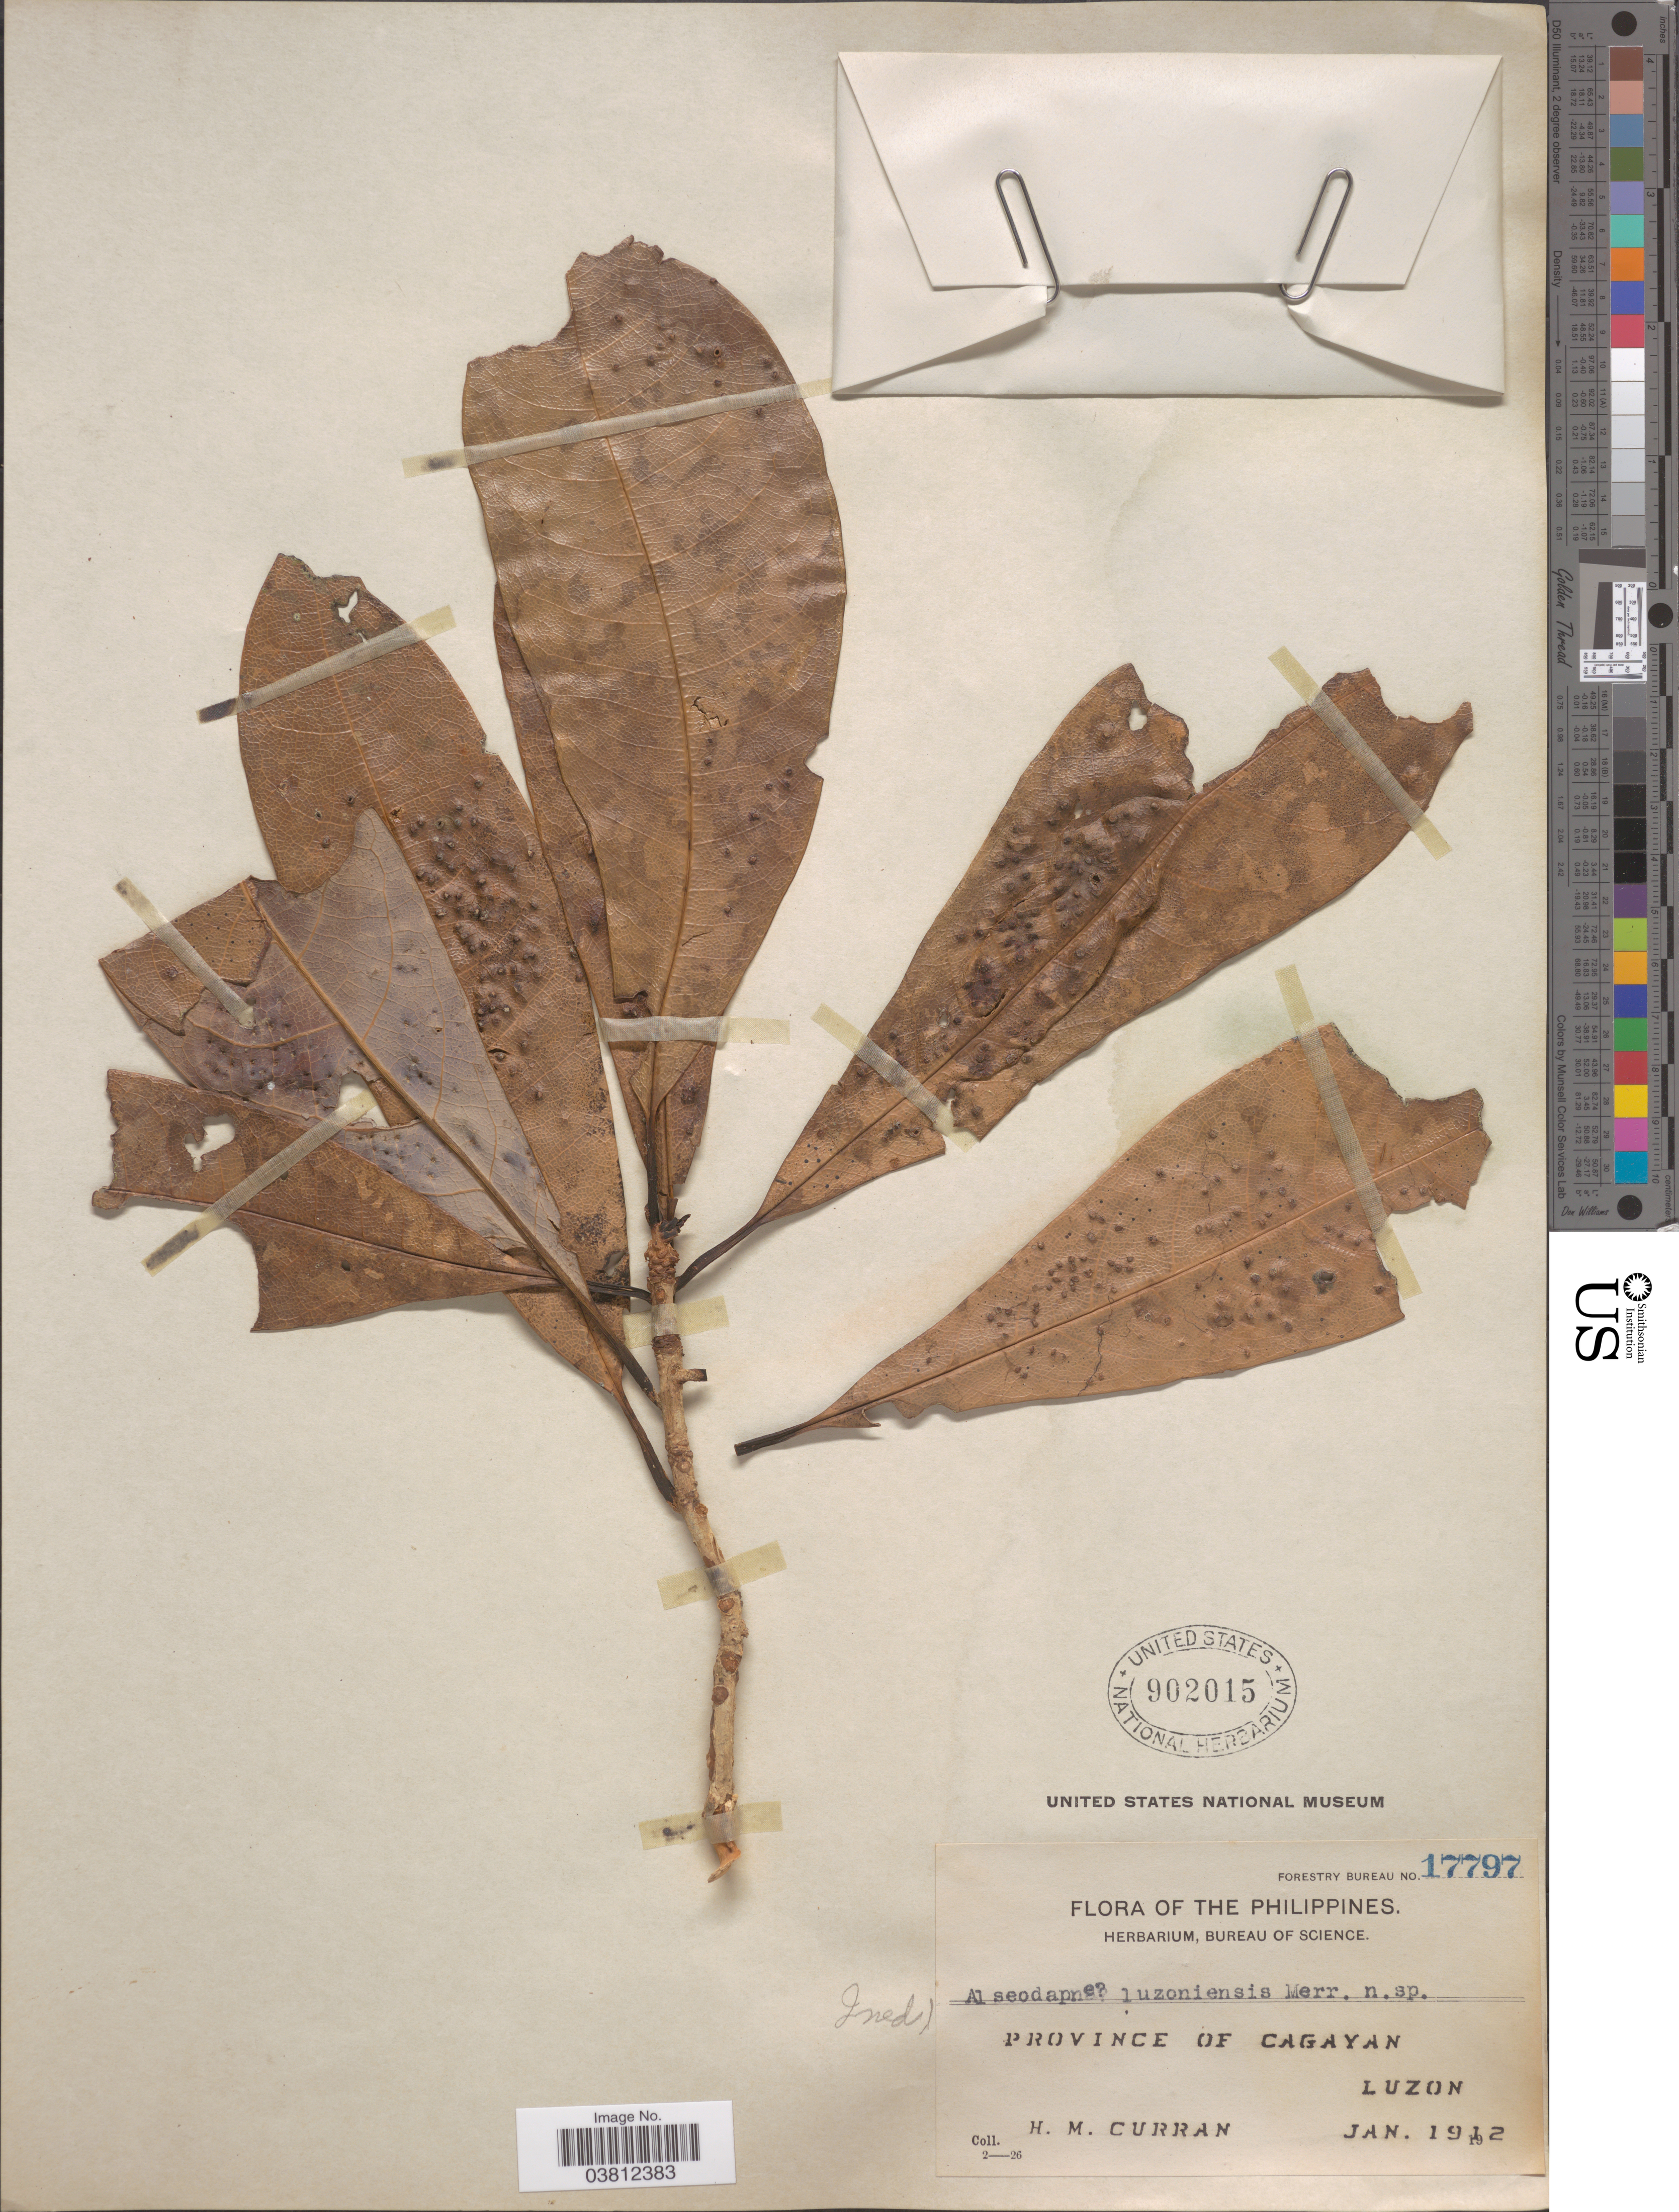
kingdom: Plantae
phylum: Tracheophyta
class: Magnoliopsida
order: Laurales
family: Lauraceae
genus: Alseodaphne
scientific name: Alseodaphne sp.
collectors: H. M. Curran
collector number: Forestry Bureau 17797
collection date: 1912-01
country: Philippines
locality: Province of Cagayan. Luzon.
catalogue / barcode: US 902015